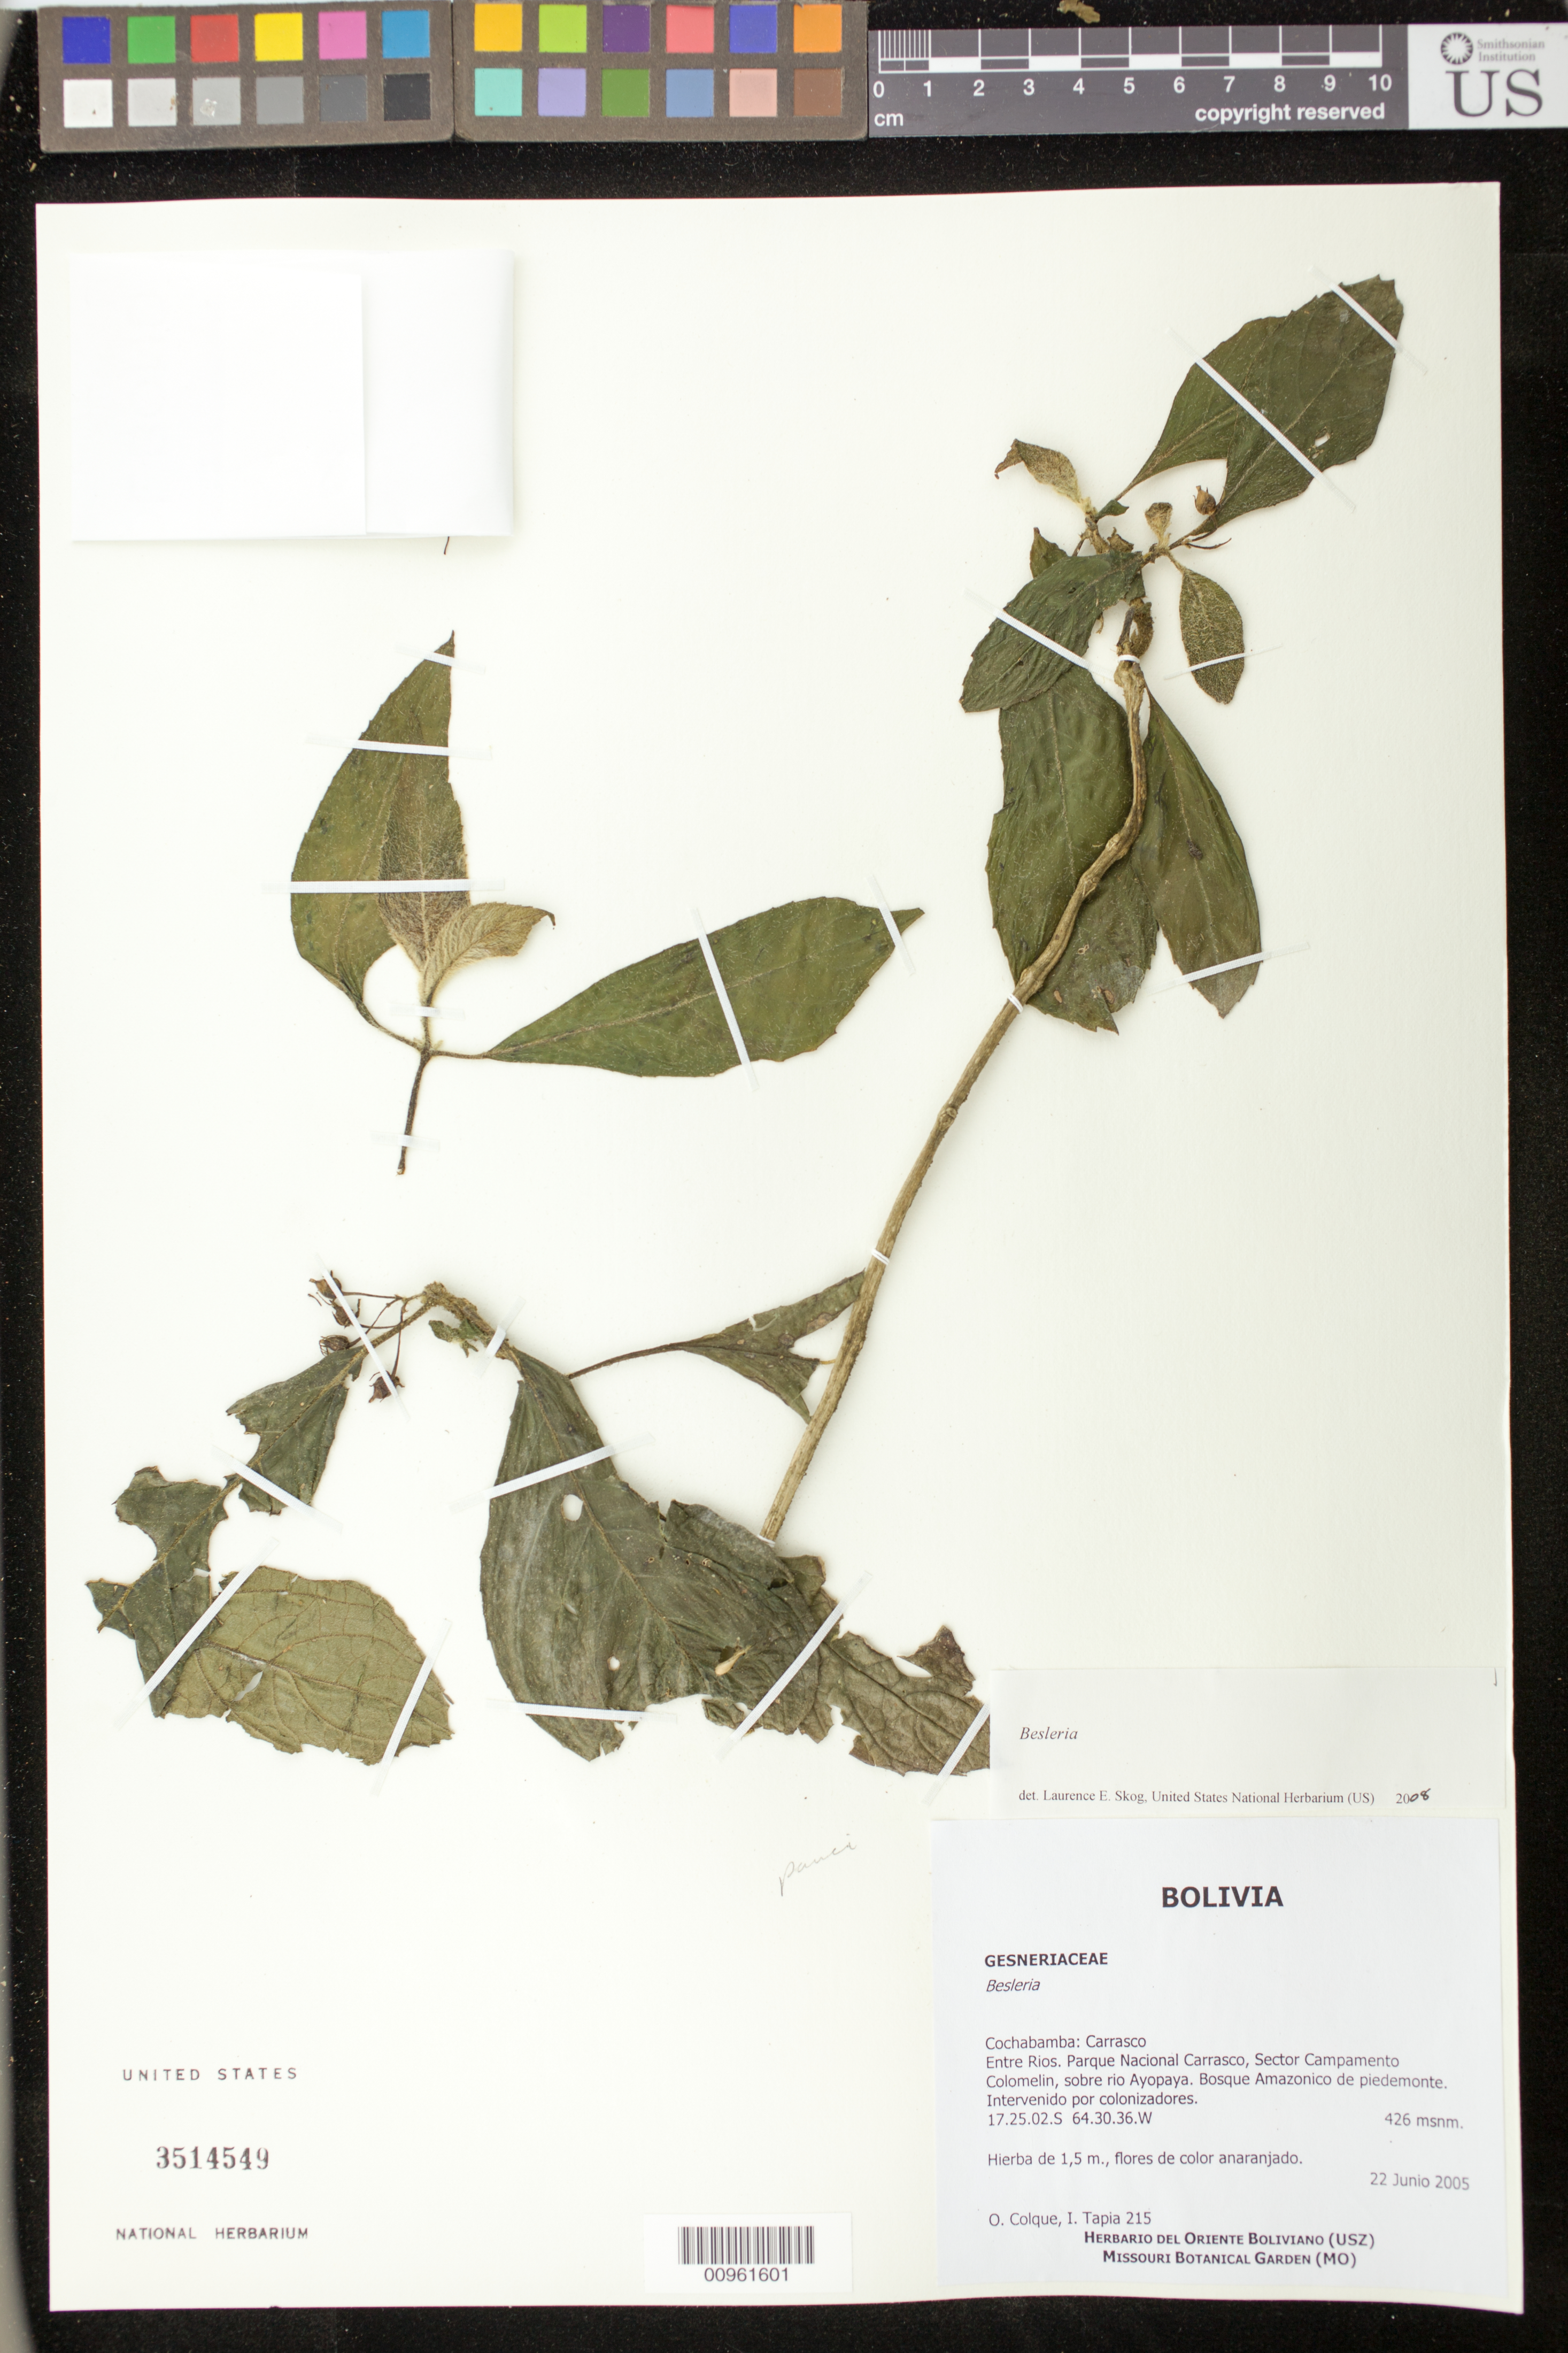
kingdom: Plantae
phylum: Tracheophyta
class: Magnoliopsida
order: Lamiales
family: Gesneriaceae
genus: Besleria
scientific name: Besleria sp.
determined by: Skog, Laurence E.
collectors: O. Colque & I. Tapia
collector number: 215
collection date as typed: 22 Jun 2005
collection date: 2005-06-22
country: Bolivia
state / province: Cochabamba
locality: Cochabamba: Carrasco. Entre Rios. Parque Nacional Carrasco, Sector Campamento Colomelin, sobre rio Ayopaya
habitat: Bosque Amazonico de piedemonte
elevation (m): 426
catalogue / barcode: US 3514549